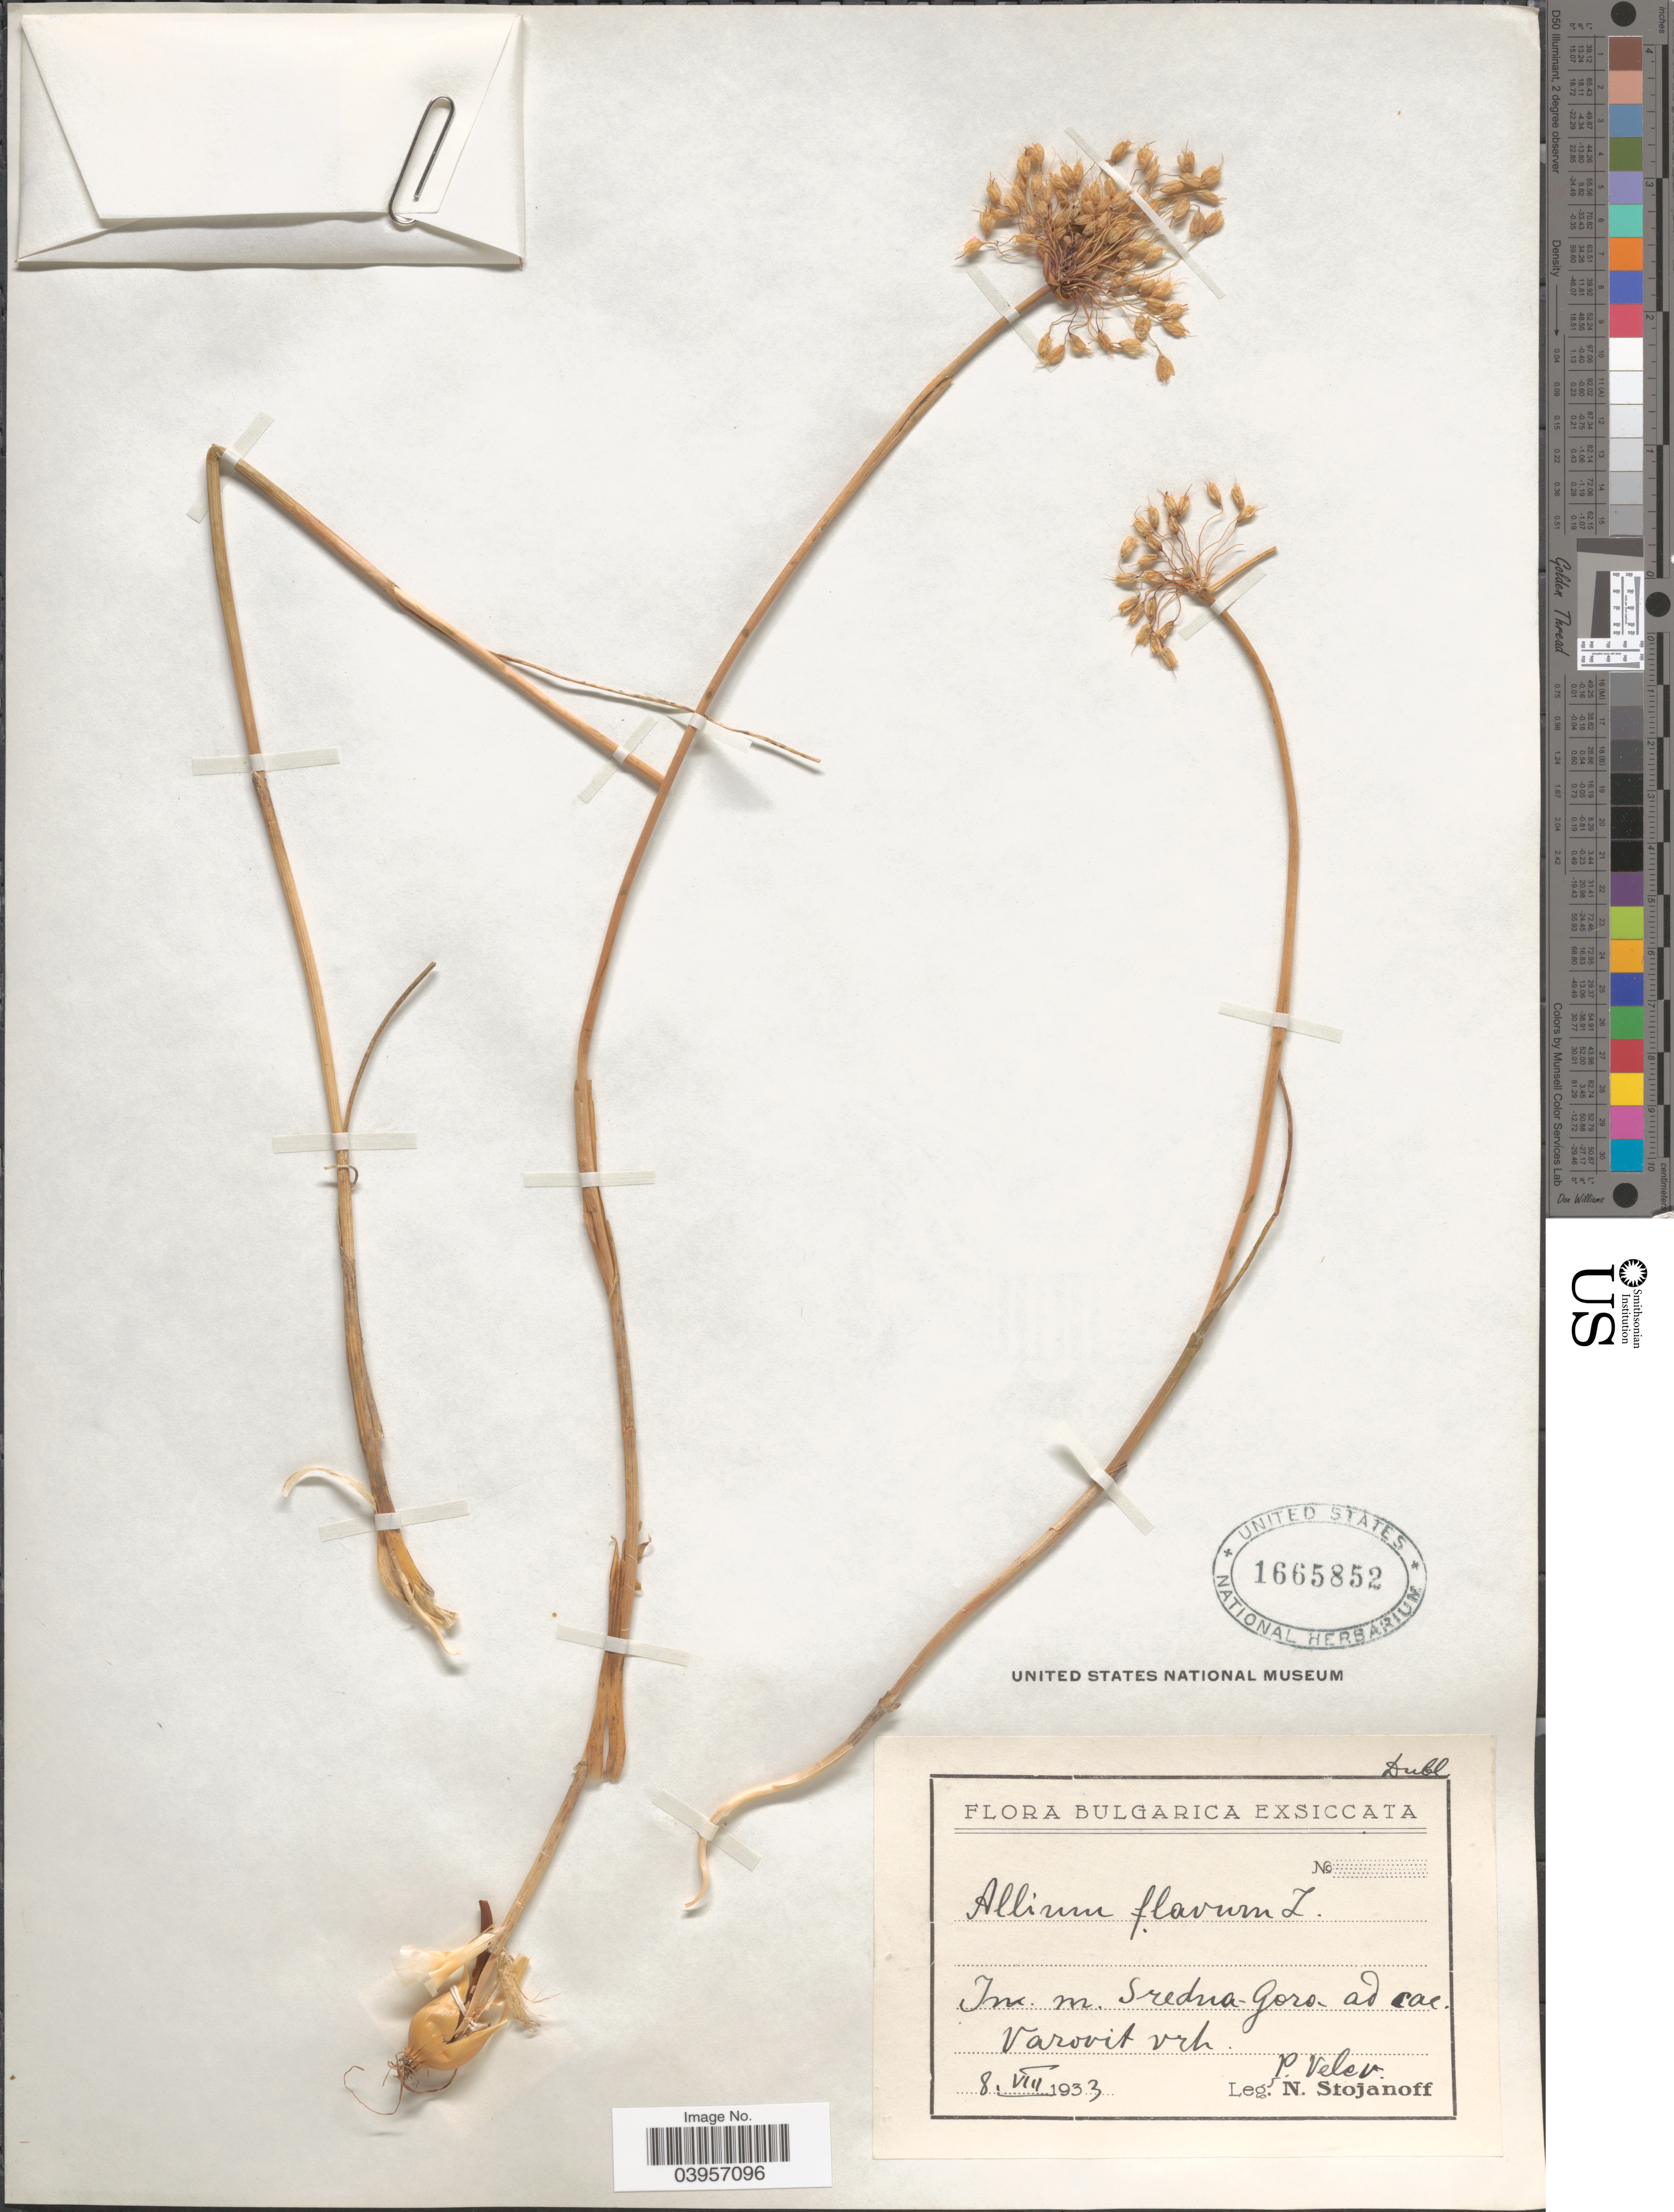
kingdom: Plantae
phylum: Tracheophyta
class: Liliopsida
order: Asparagales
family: Amaryllidaceae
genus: Allium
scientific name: Allium flavum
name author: L.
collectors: P. Velev & N. Stojanoff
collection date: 1933-08-08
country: Bulgaria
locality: Bulgarica. In. m. Sredna-Goro. ad cac. Varovit vrh. [interpreted]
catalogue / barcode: US 1665852